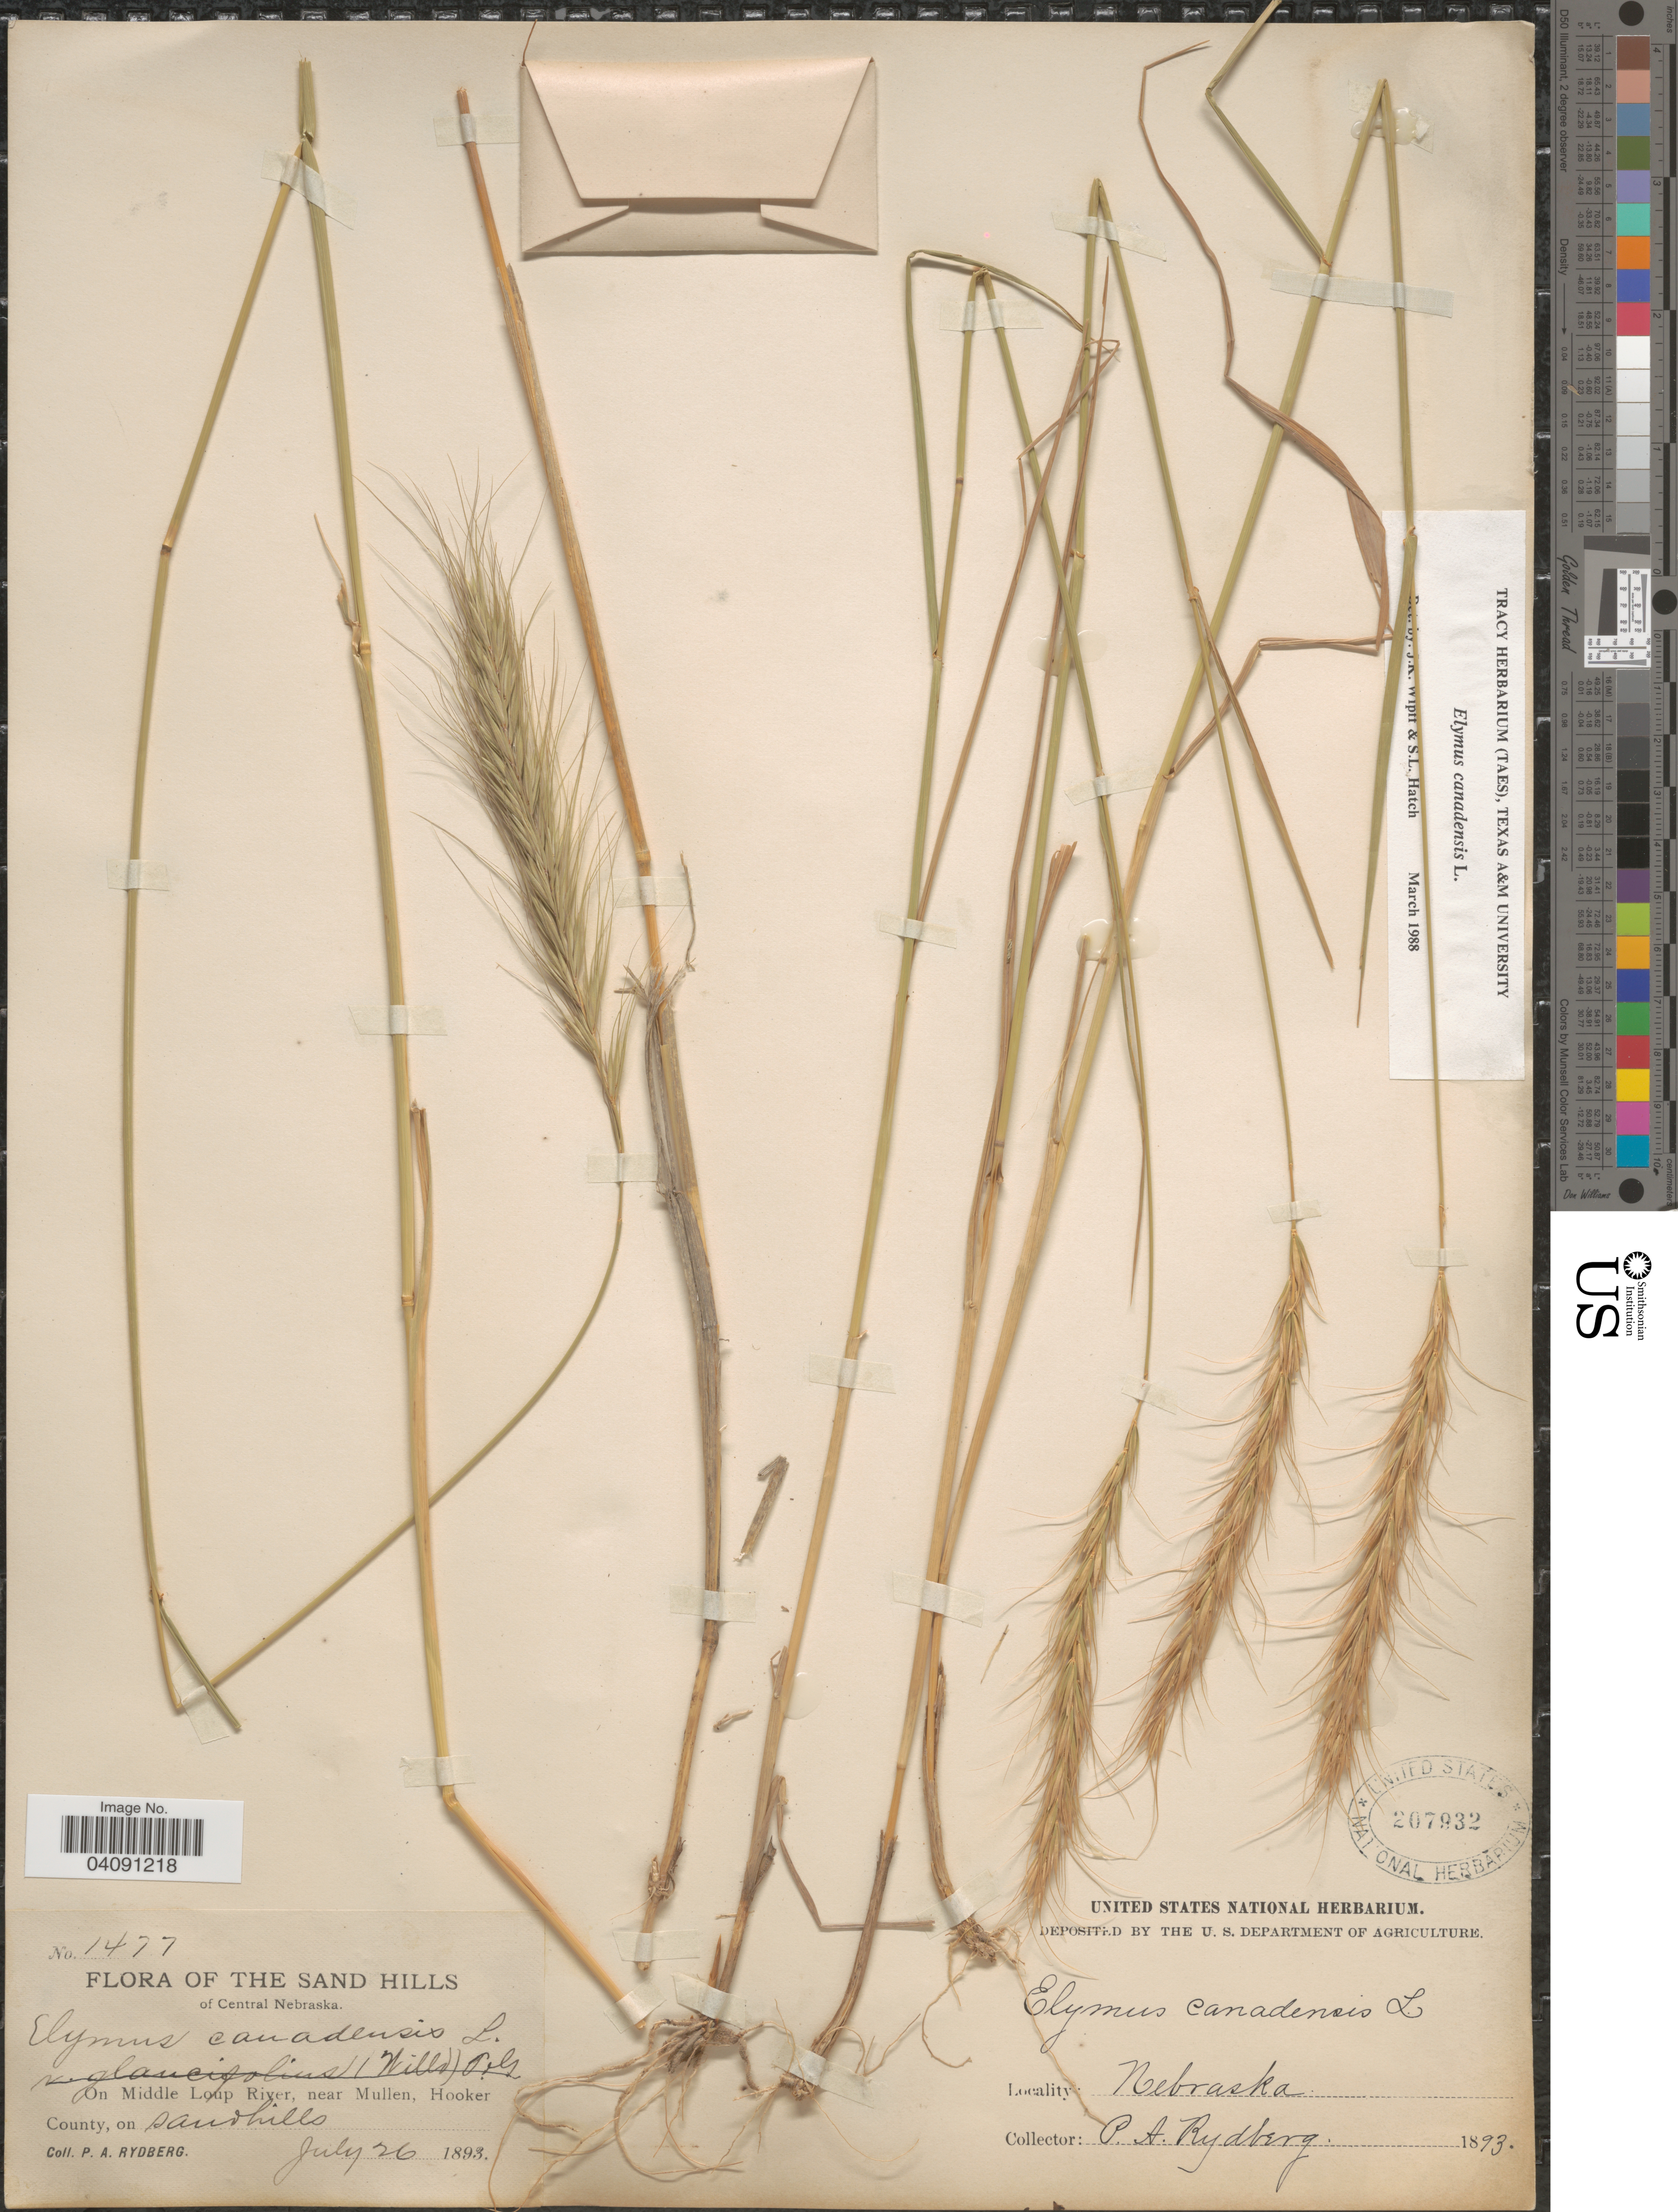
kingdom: Plantae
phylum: Tracheophyta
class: Liliopsida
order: Poales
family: Poaceae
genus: Elymus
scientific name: Elymus canadensis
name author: L.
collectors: P. A. Rydberg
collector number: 1477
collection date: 1893-07-26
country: United States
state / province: Nebraska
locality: Sand Hills of Central Nebraska. On Middle Loup River, near Mullen, Hooker County.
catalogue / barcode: US 207932